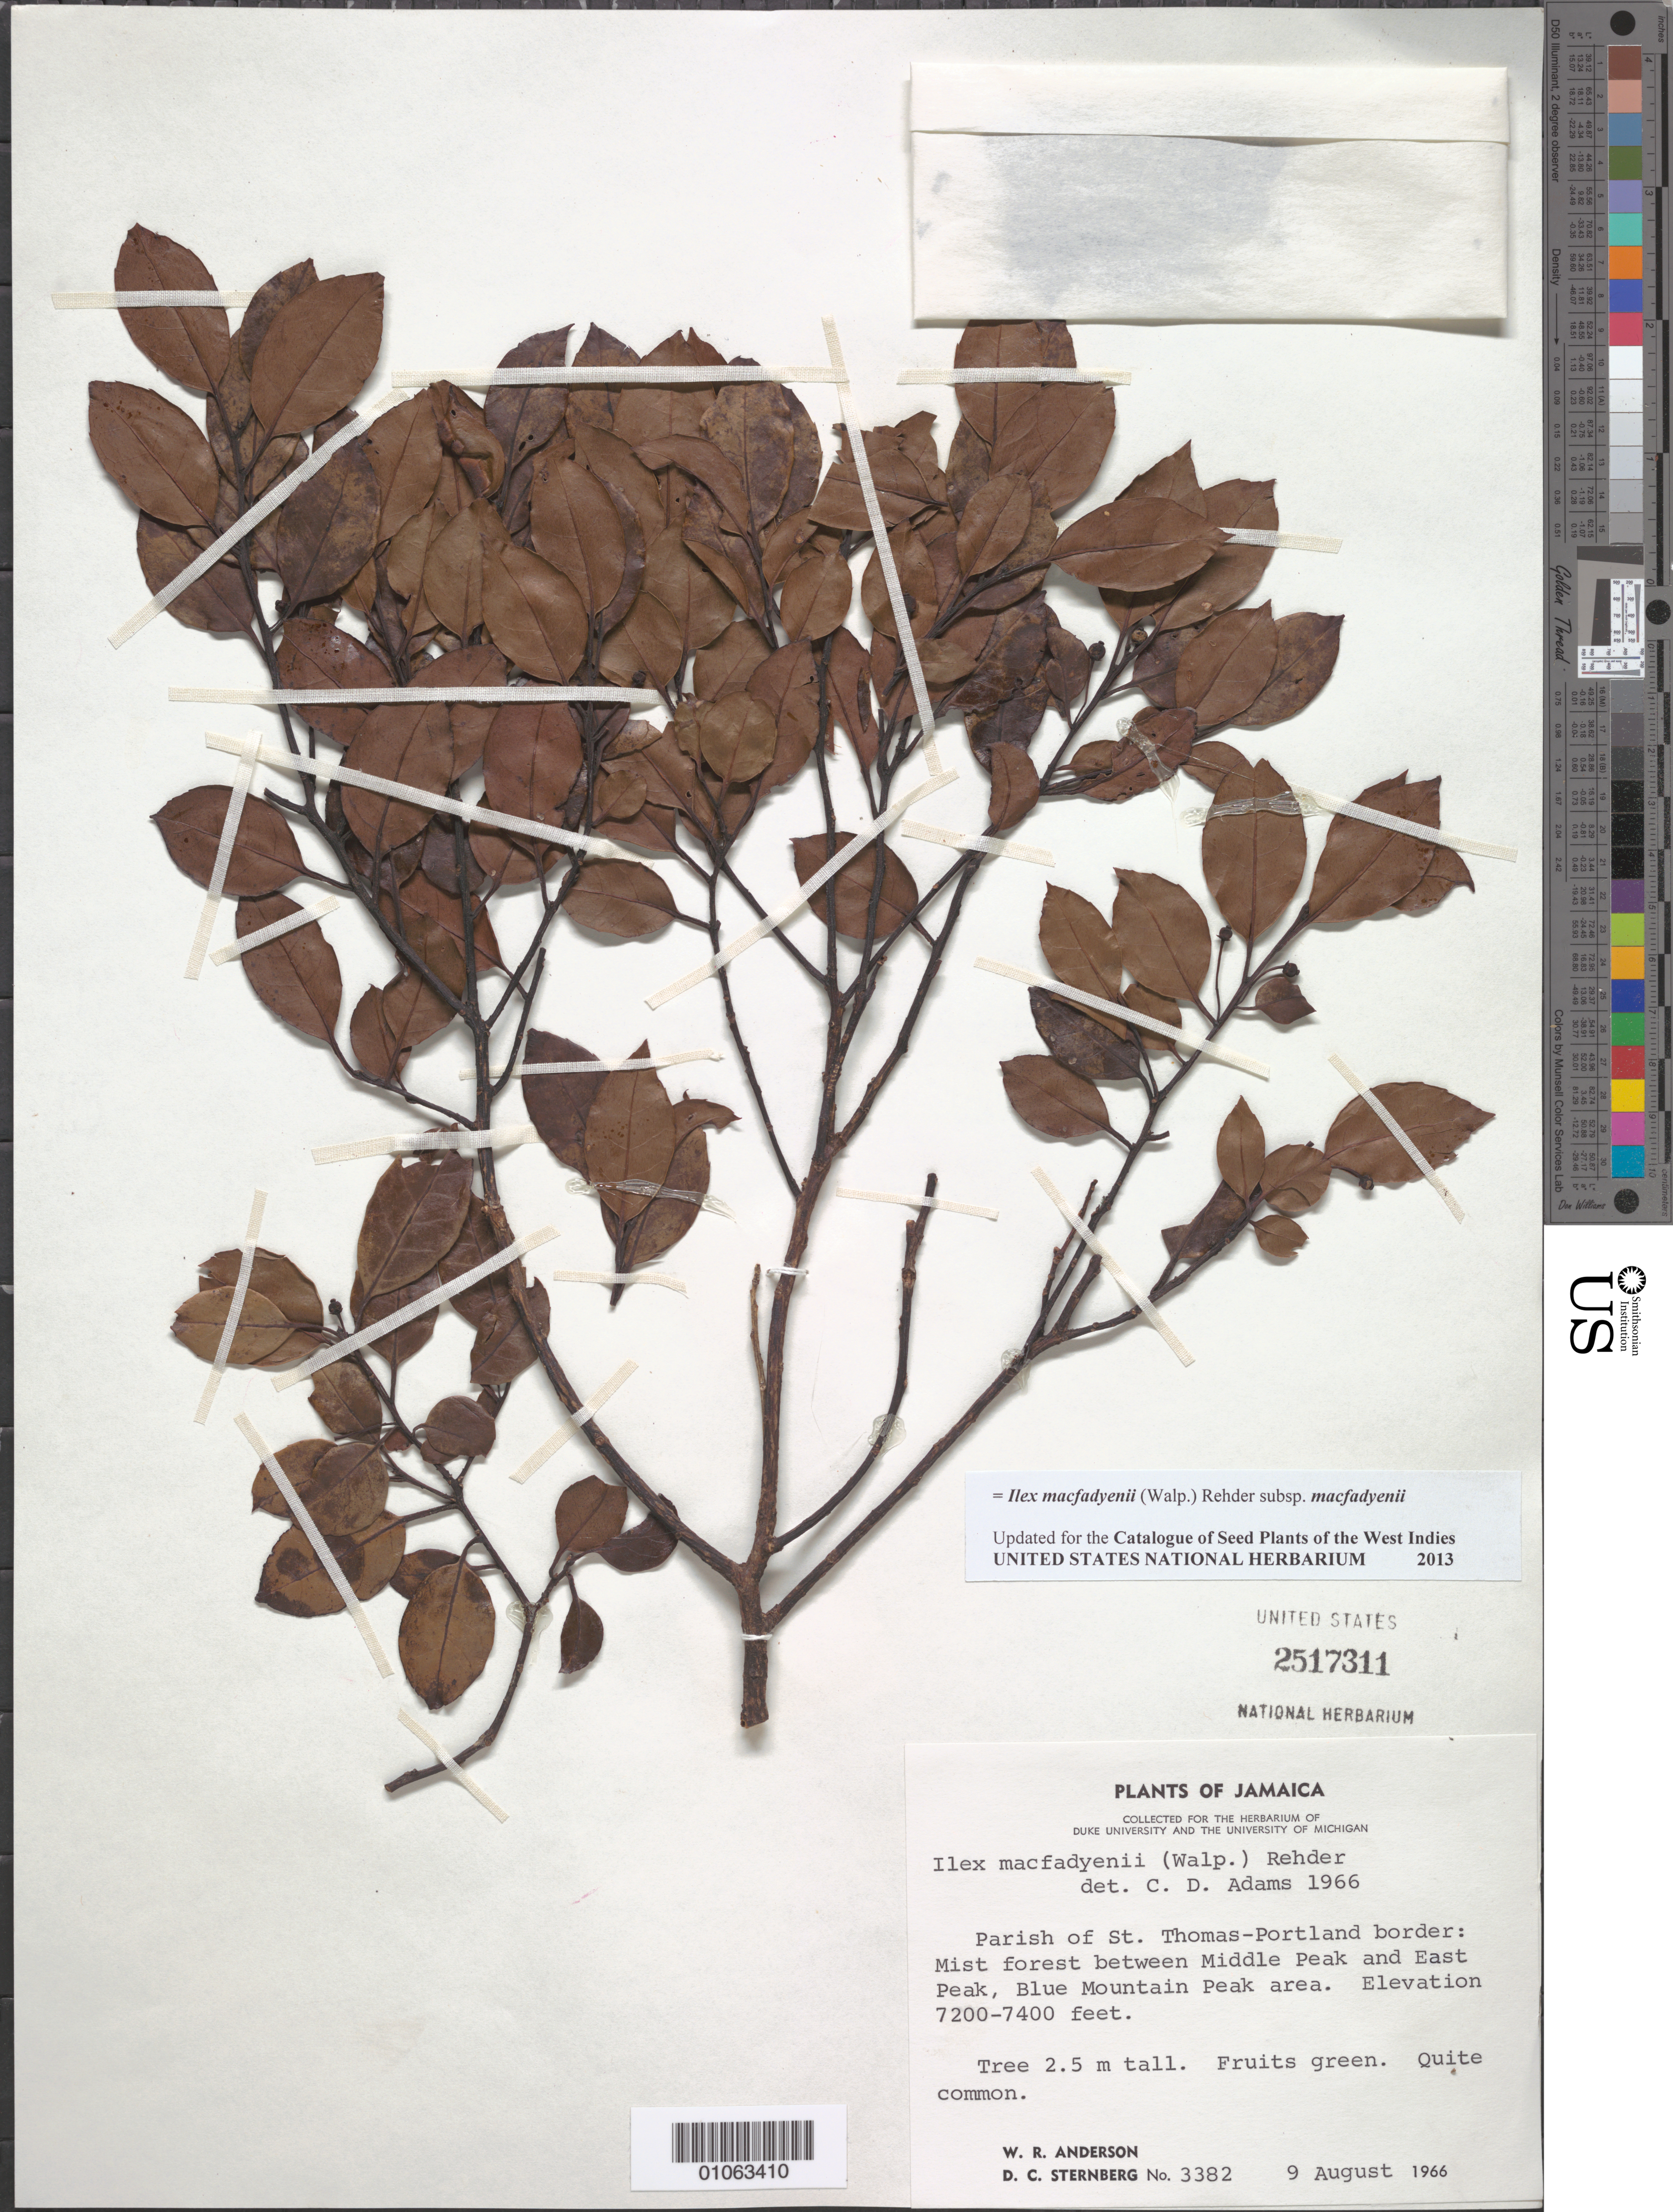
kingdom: Plantae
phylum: Tracheophyta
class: Magnoliopsida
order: Aquifoliales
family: Aquifoliaceae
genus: Ilex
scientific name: Ilex macfadyenii subsp. macfadyenii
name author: (Walp.) Rehder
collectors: W. R. Anderson & D. Sternberg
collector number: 3382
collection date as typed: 09 Aug 1966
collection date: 1966-08-09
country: Jamaica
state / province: Saint Thomas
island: Jamaica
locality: Parish of St. Thomas-Portland border: Mist forest between middle peak and east peak, Blue mountain peak area.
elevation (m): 2195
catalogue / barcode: US 2517311